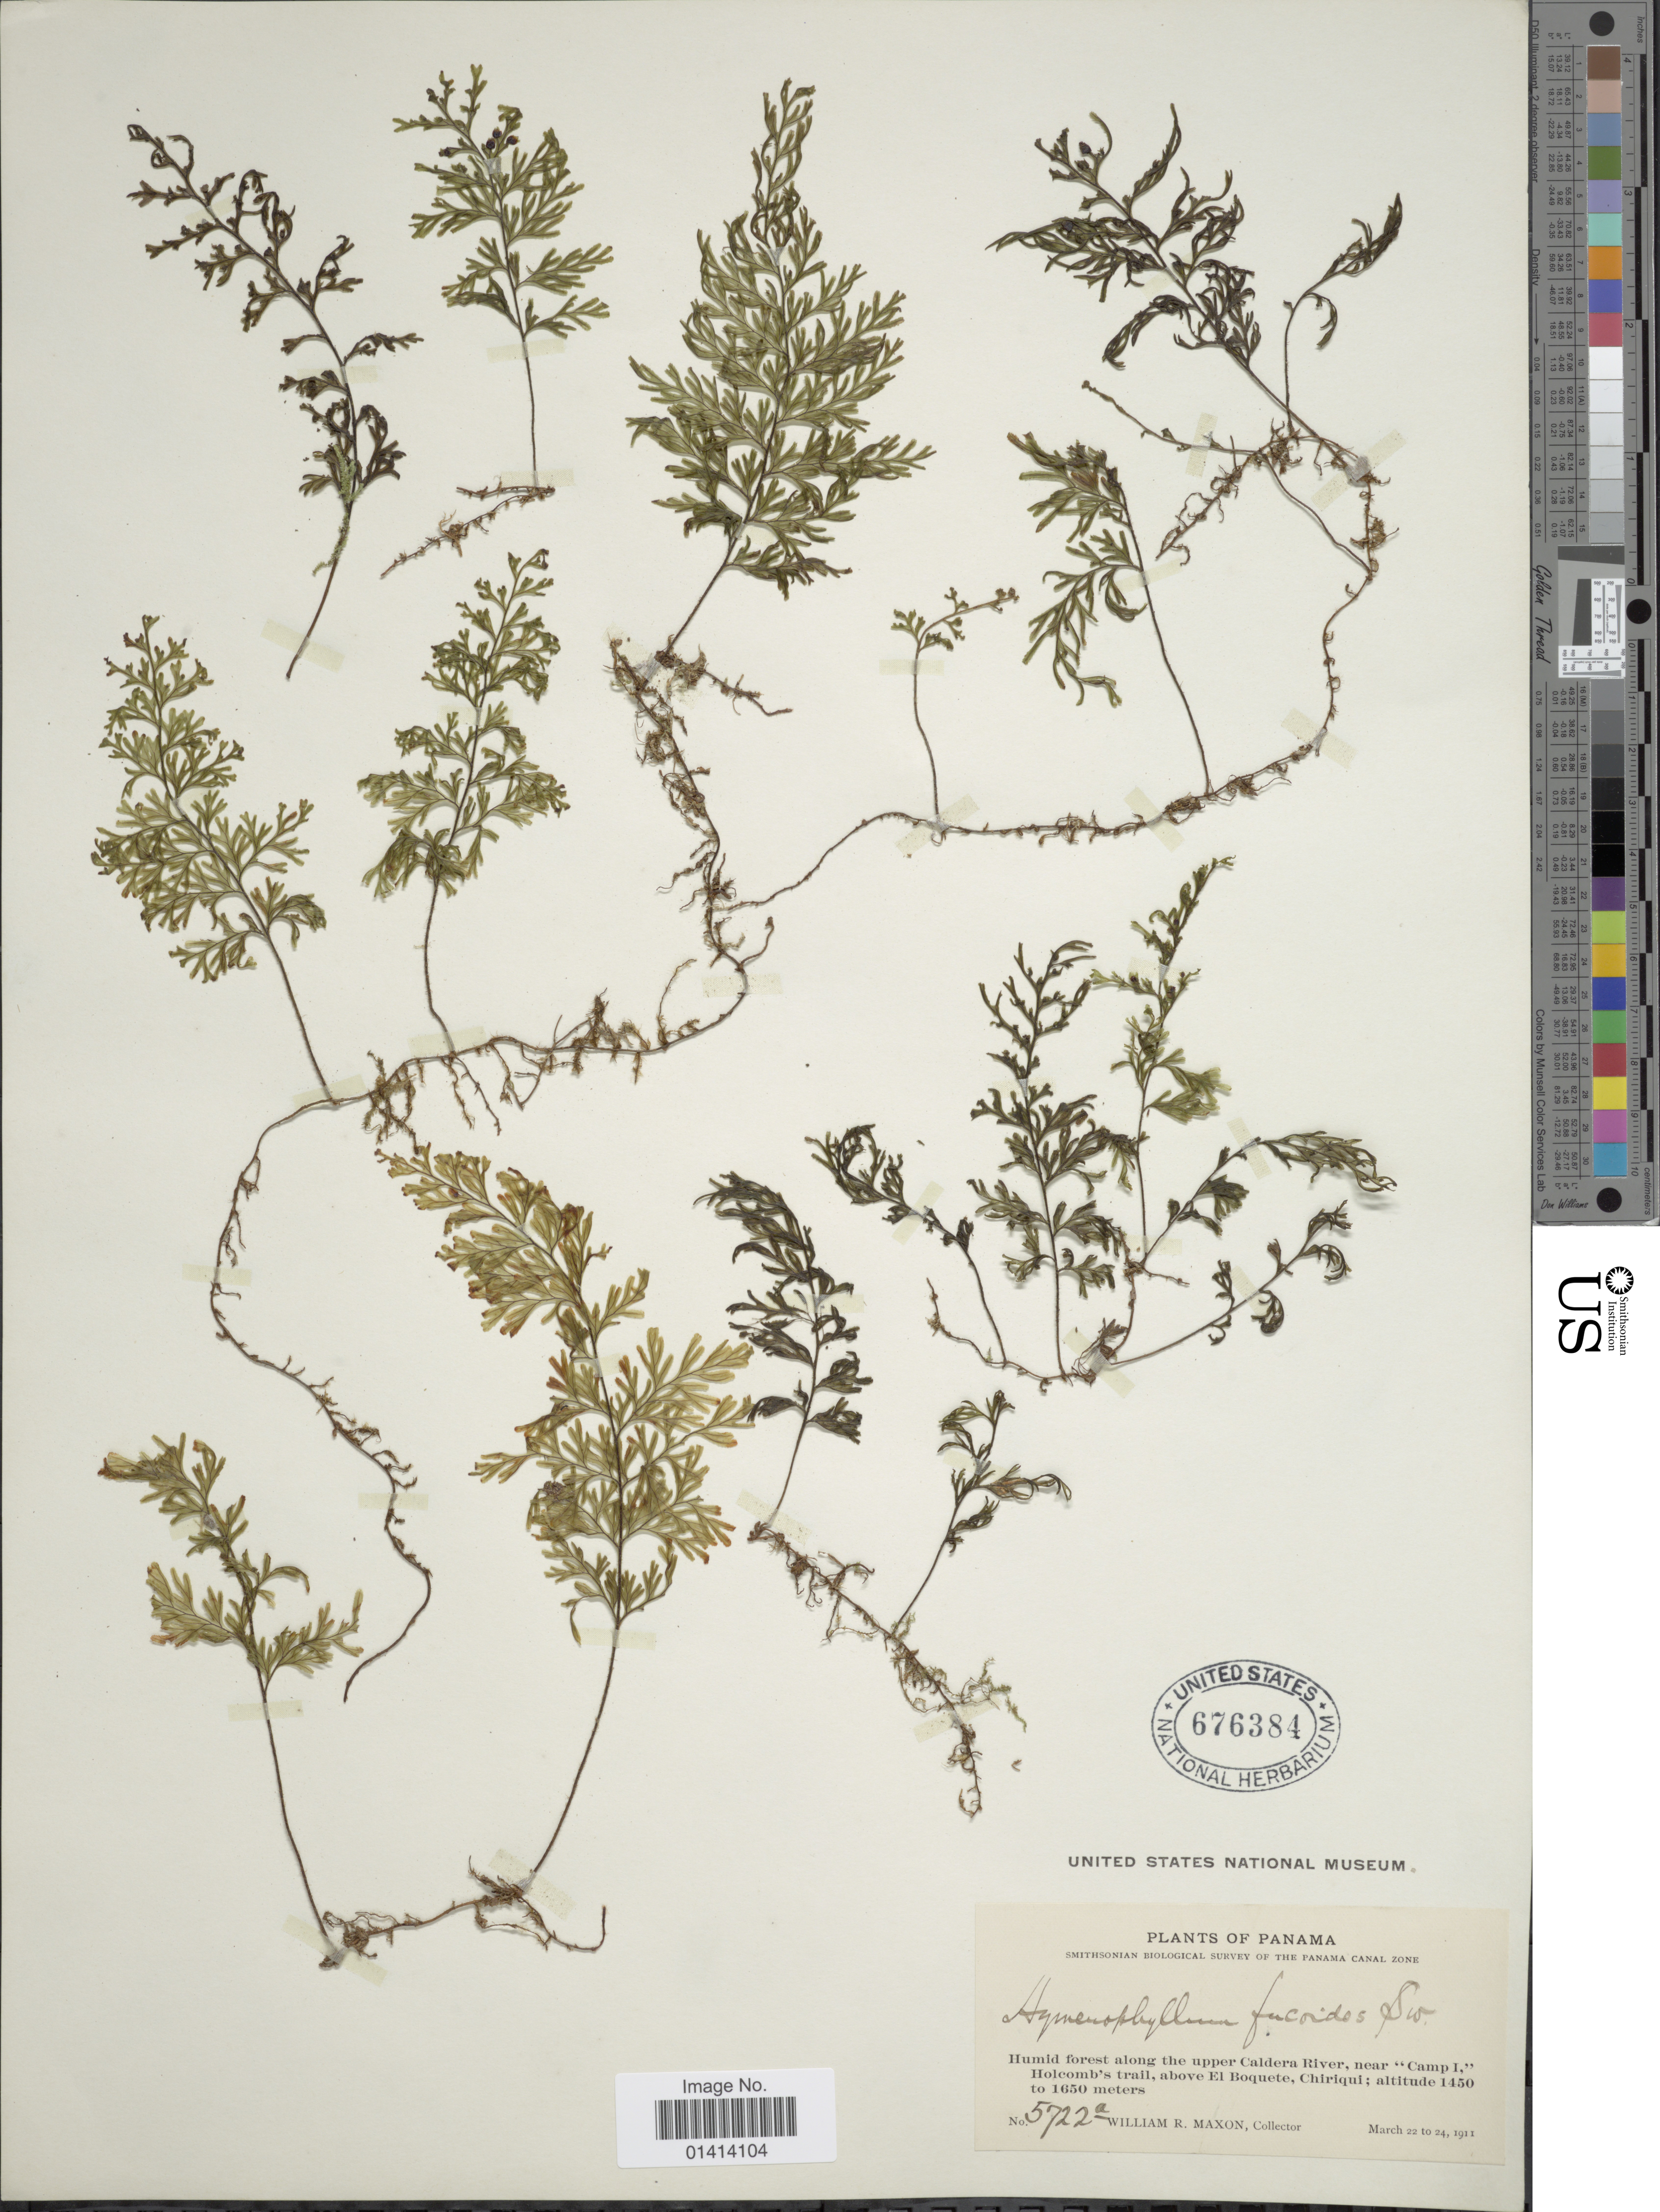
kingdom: Plantae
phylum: Tracheophyta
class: Polypodiopsida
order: Hymenophyllales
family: Hymenophyllaceae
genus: Hymenophyllum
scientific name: Hymenophyllum fucoides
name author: (Sw.) Sw.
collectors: W. R. Maxon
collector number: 5722a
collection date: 1911-03-22/1911-03-24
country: Panama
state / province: Chiriqui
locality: Humid forest along the upper Caldera River, near 'Camp I, ' Holcomb's trail, above El Boquete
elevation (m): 1450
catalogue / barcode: US 676384